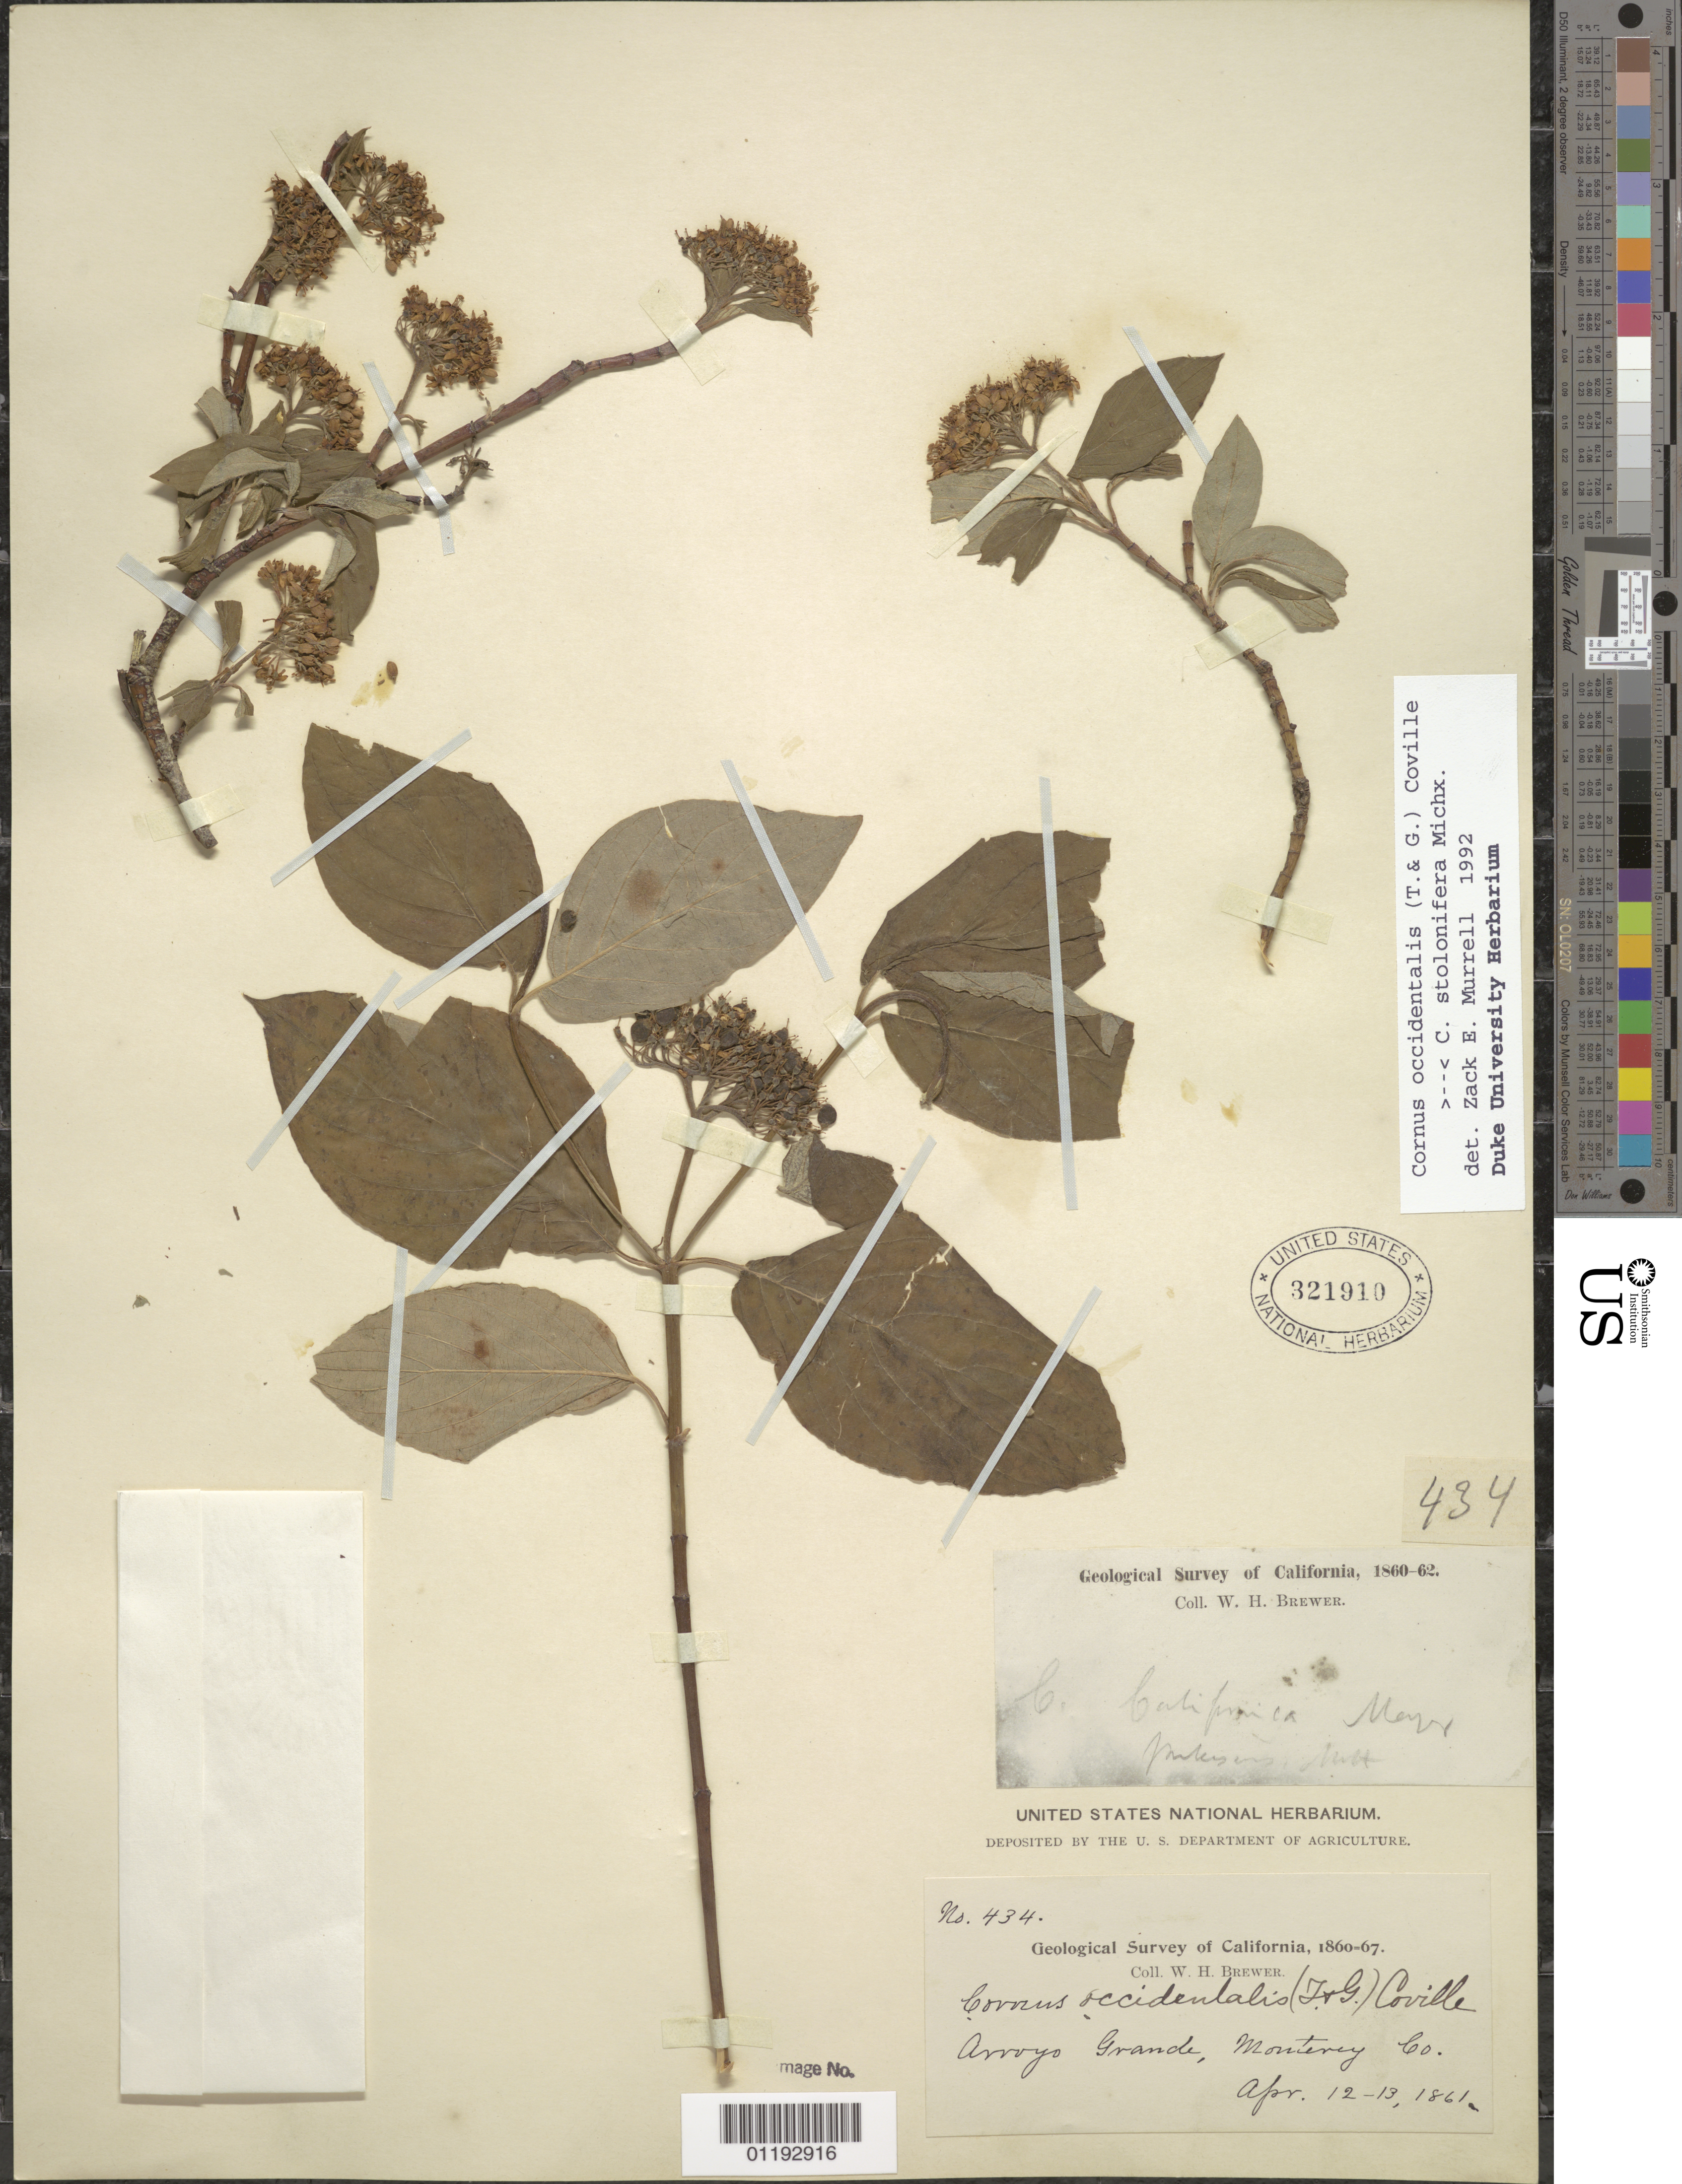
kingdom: Plantae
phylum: Tracheophyta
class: Magnoliopsida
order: Cornales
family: Cornaceae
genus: Cornus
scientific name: Cornus occidentalis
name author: (Torr. & A. Gray) Coville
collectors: W. H. Brewer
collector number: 434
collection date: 1861-04-12,1861-04-13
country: United States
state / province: California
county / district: Monterey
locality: Arroyo Grande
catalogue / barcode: US 321910